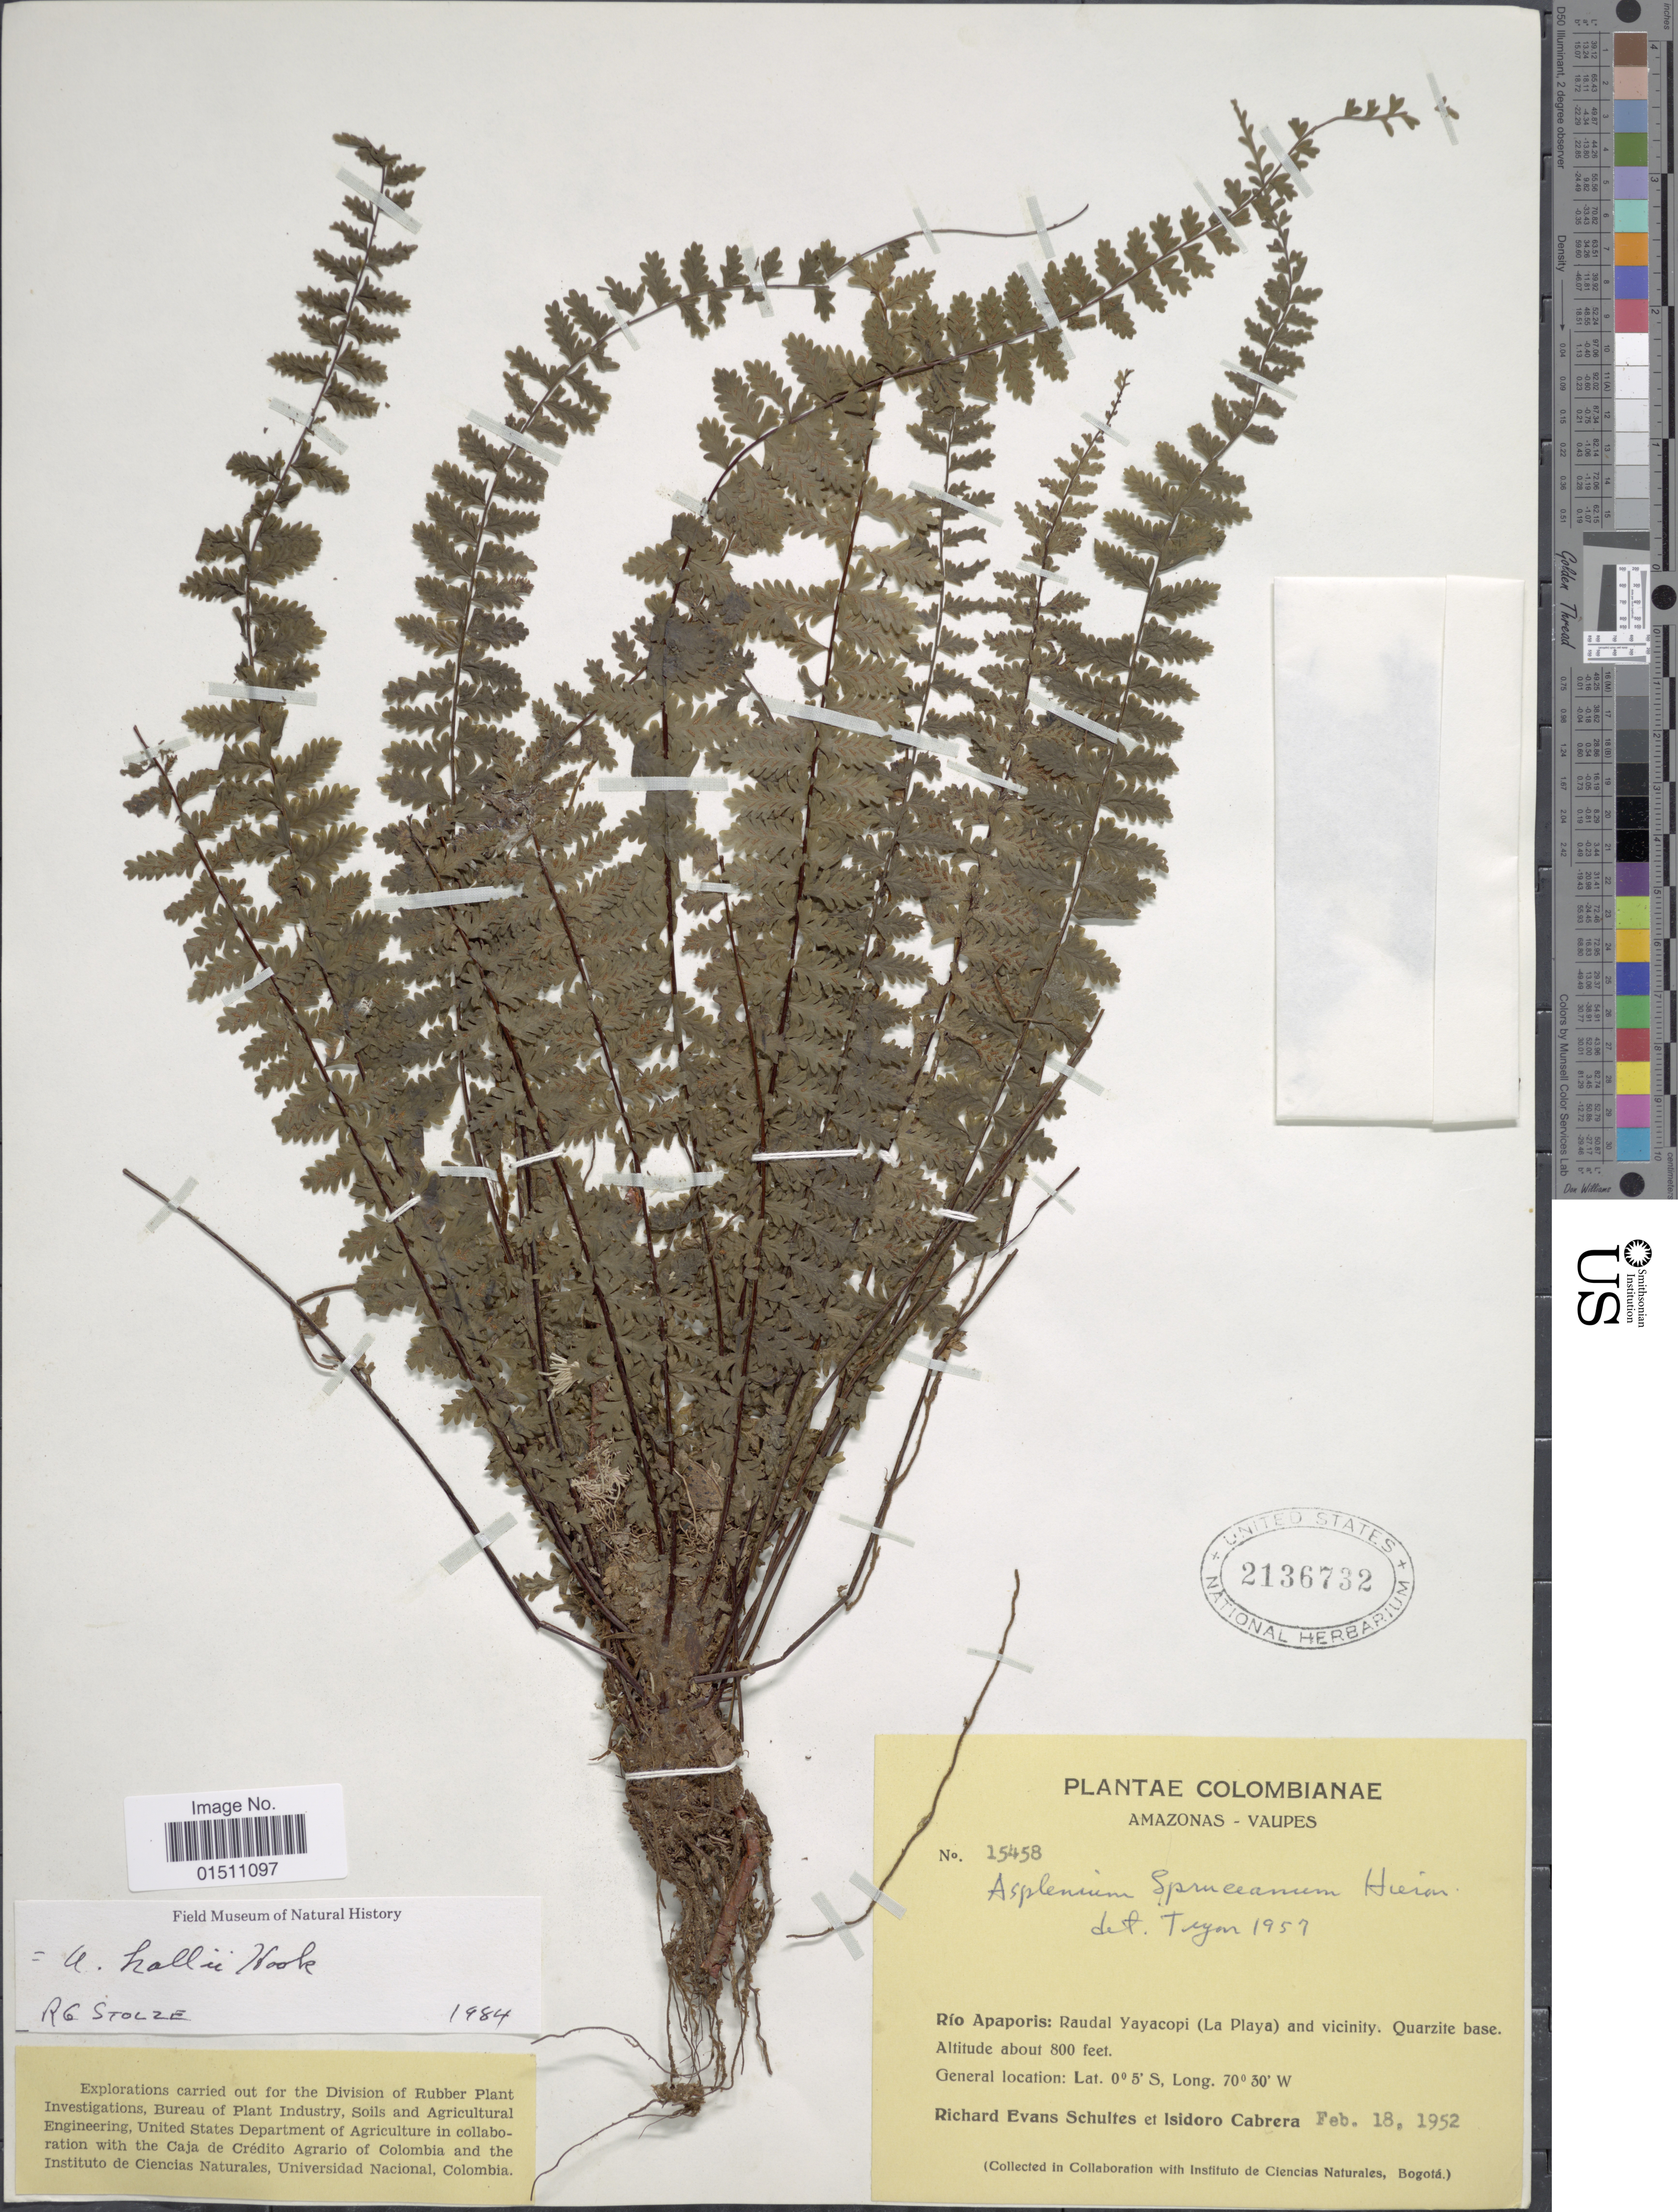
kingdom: Plantae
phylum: Tracheophyta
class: Polypodiopsida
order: Polypodiales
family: Aspleniaceae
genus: Asplenium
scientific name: Asplenium hallii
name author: Hook.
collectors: R. E. Schultes & I. Cabrera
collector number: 15458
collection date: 1952-02-18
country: Colombia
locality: Colombianae, Amazonas-Vaupes, Río Apaporis: Raudal Yayacopi (La Playa) and vicinity. Quarzite base.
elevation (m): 244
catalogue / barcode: US 2136732